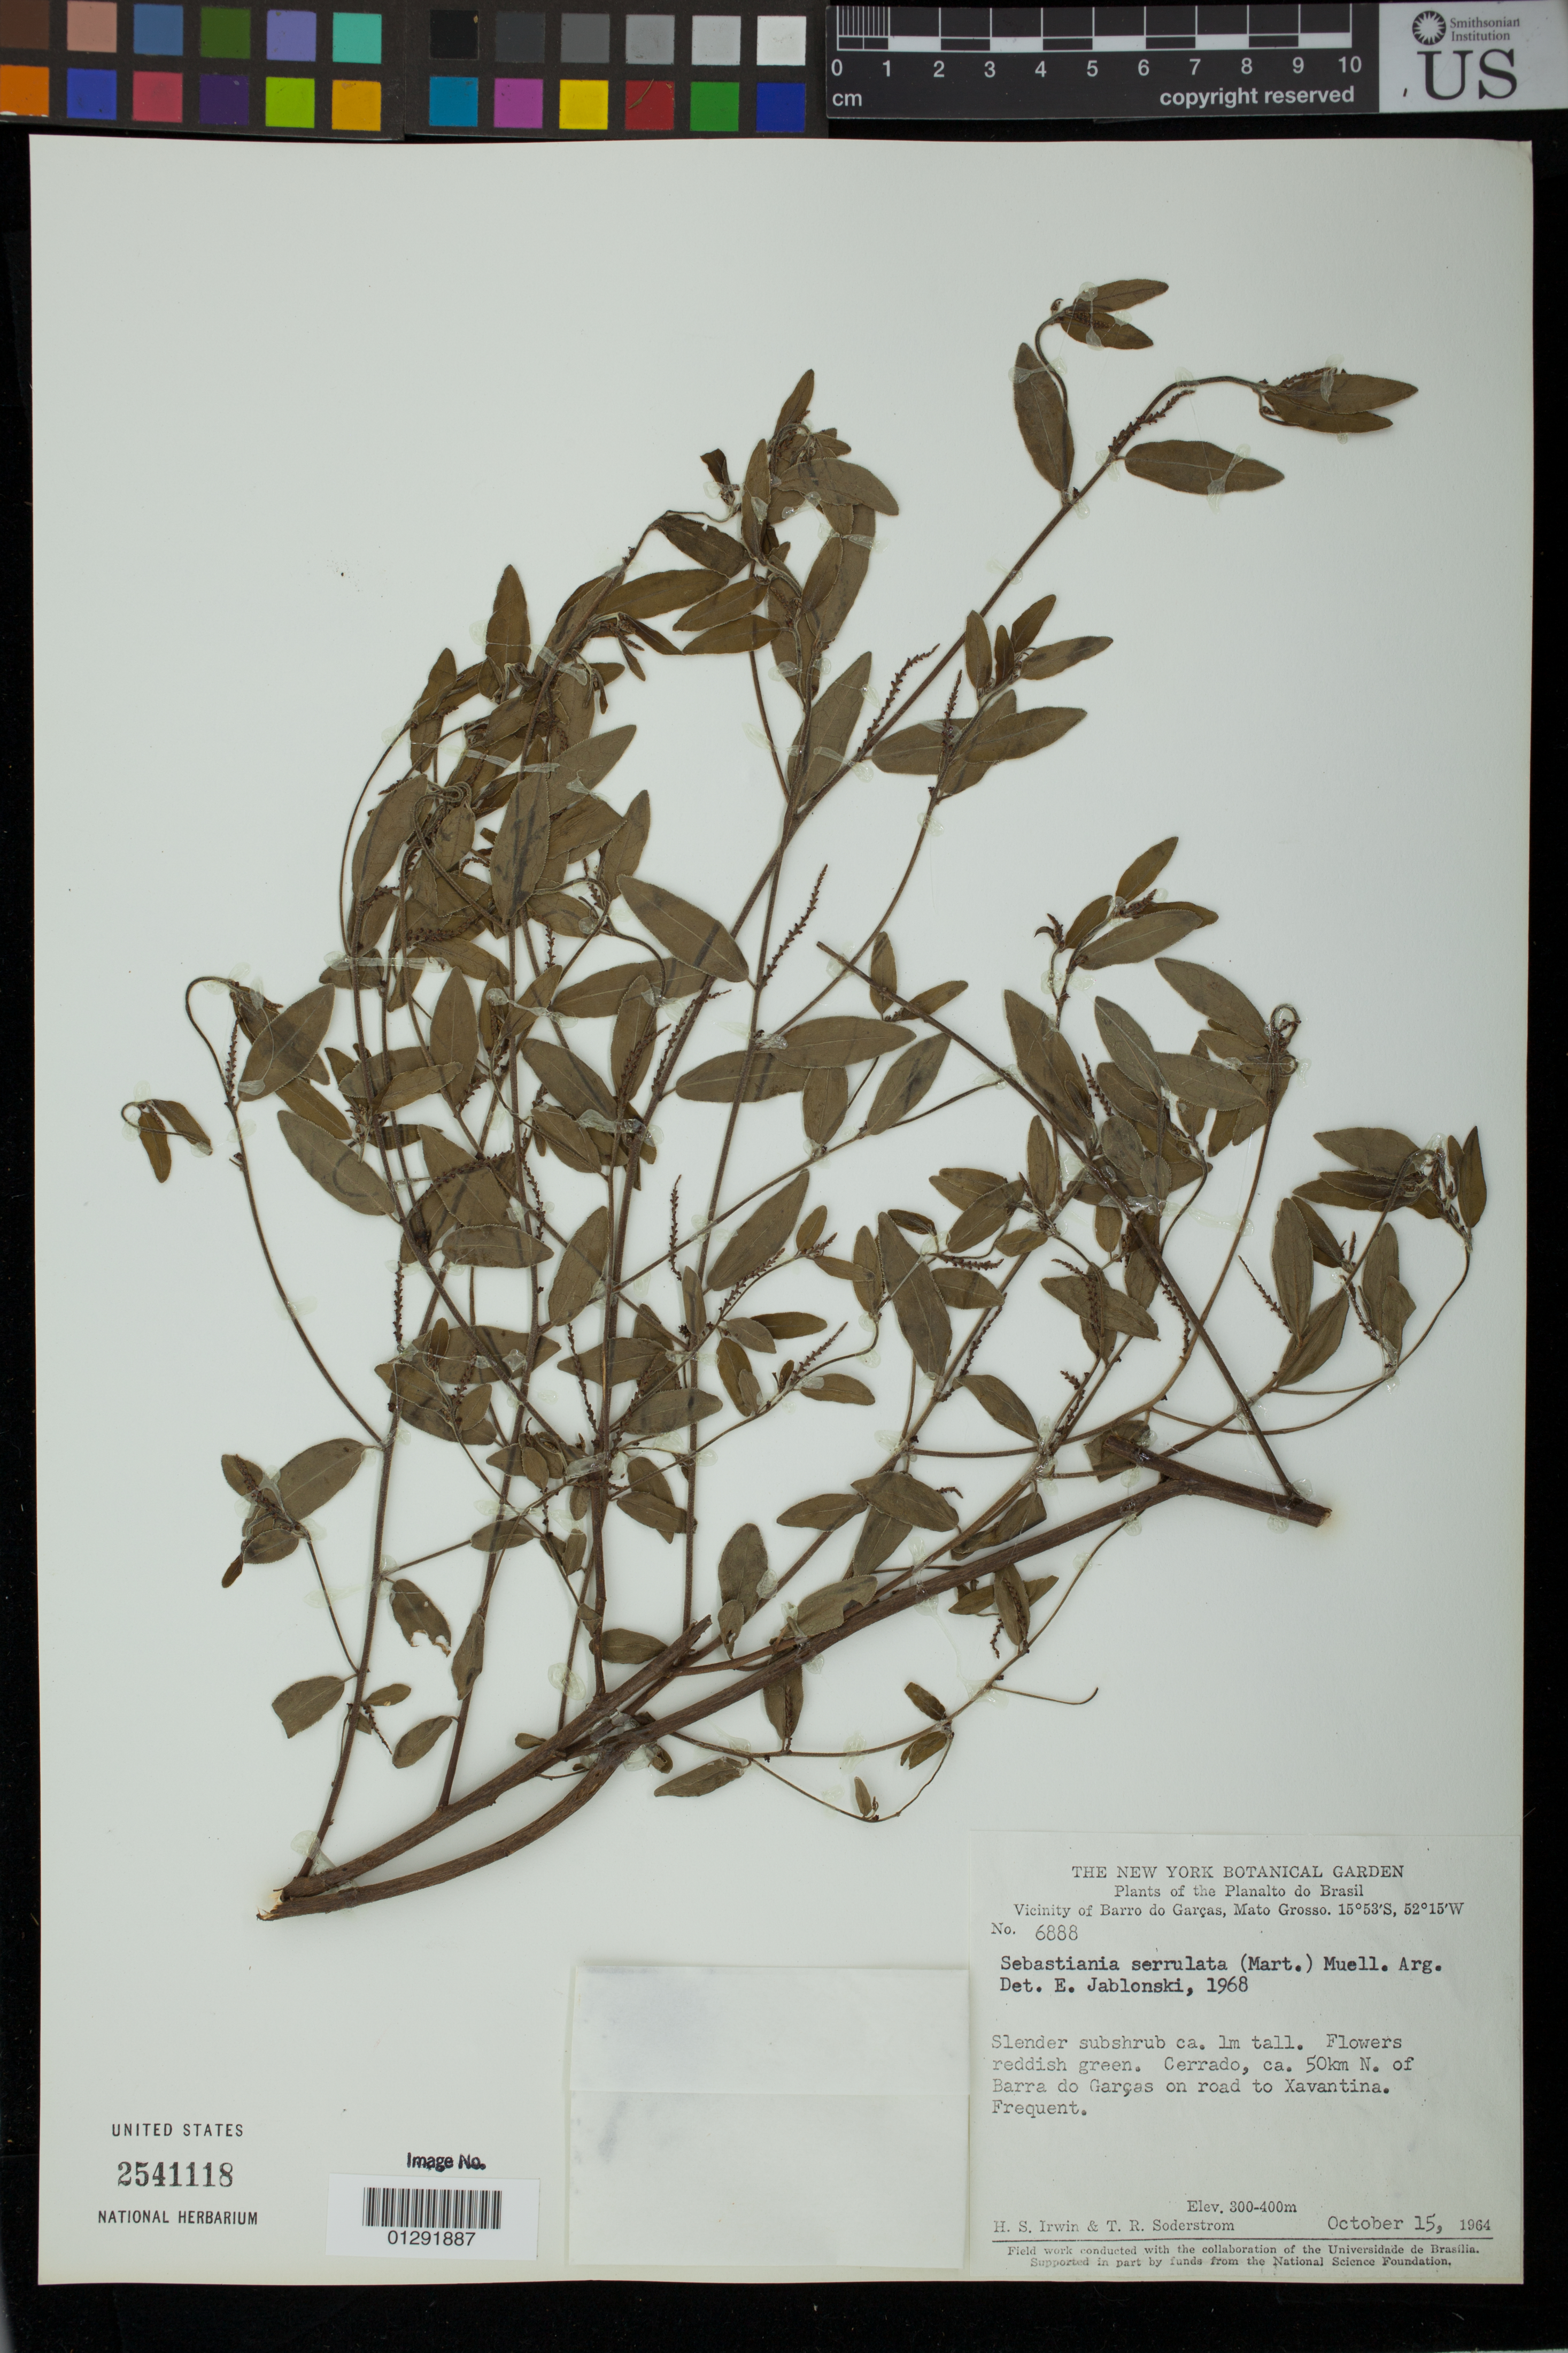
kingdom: Plantae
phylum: Tracheophyta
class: Magnoliopsida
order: Malpighiales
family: Euphorbiaceae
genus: Sebastiania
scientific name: Sebastiania serrulata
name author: (Mart.) Müll. Arg.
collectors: H. Irwin & T. R. Soderstrom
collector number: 6888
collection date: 1964-10-15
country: Brazil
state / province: Mato Grosso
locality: Ca. 50km. N. of Barra do Garcas on road to Xavantina.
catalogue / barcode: US 2541118